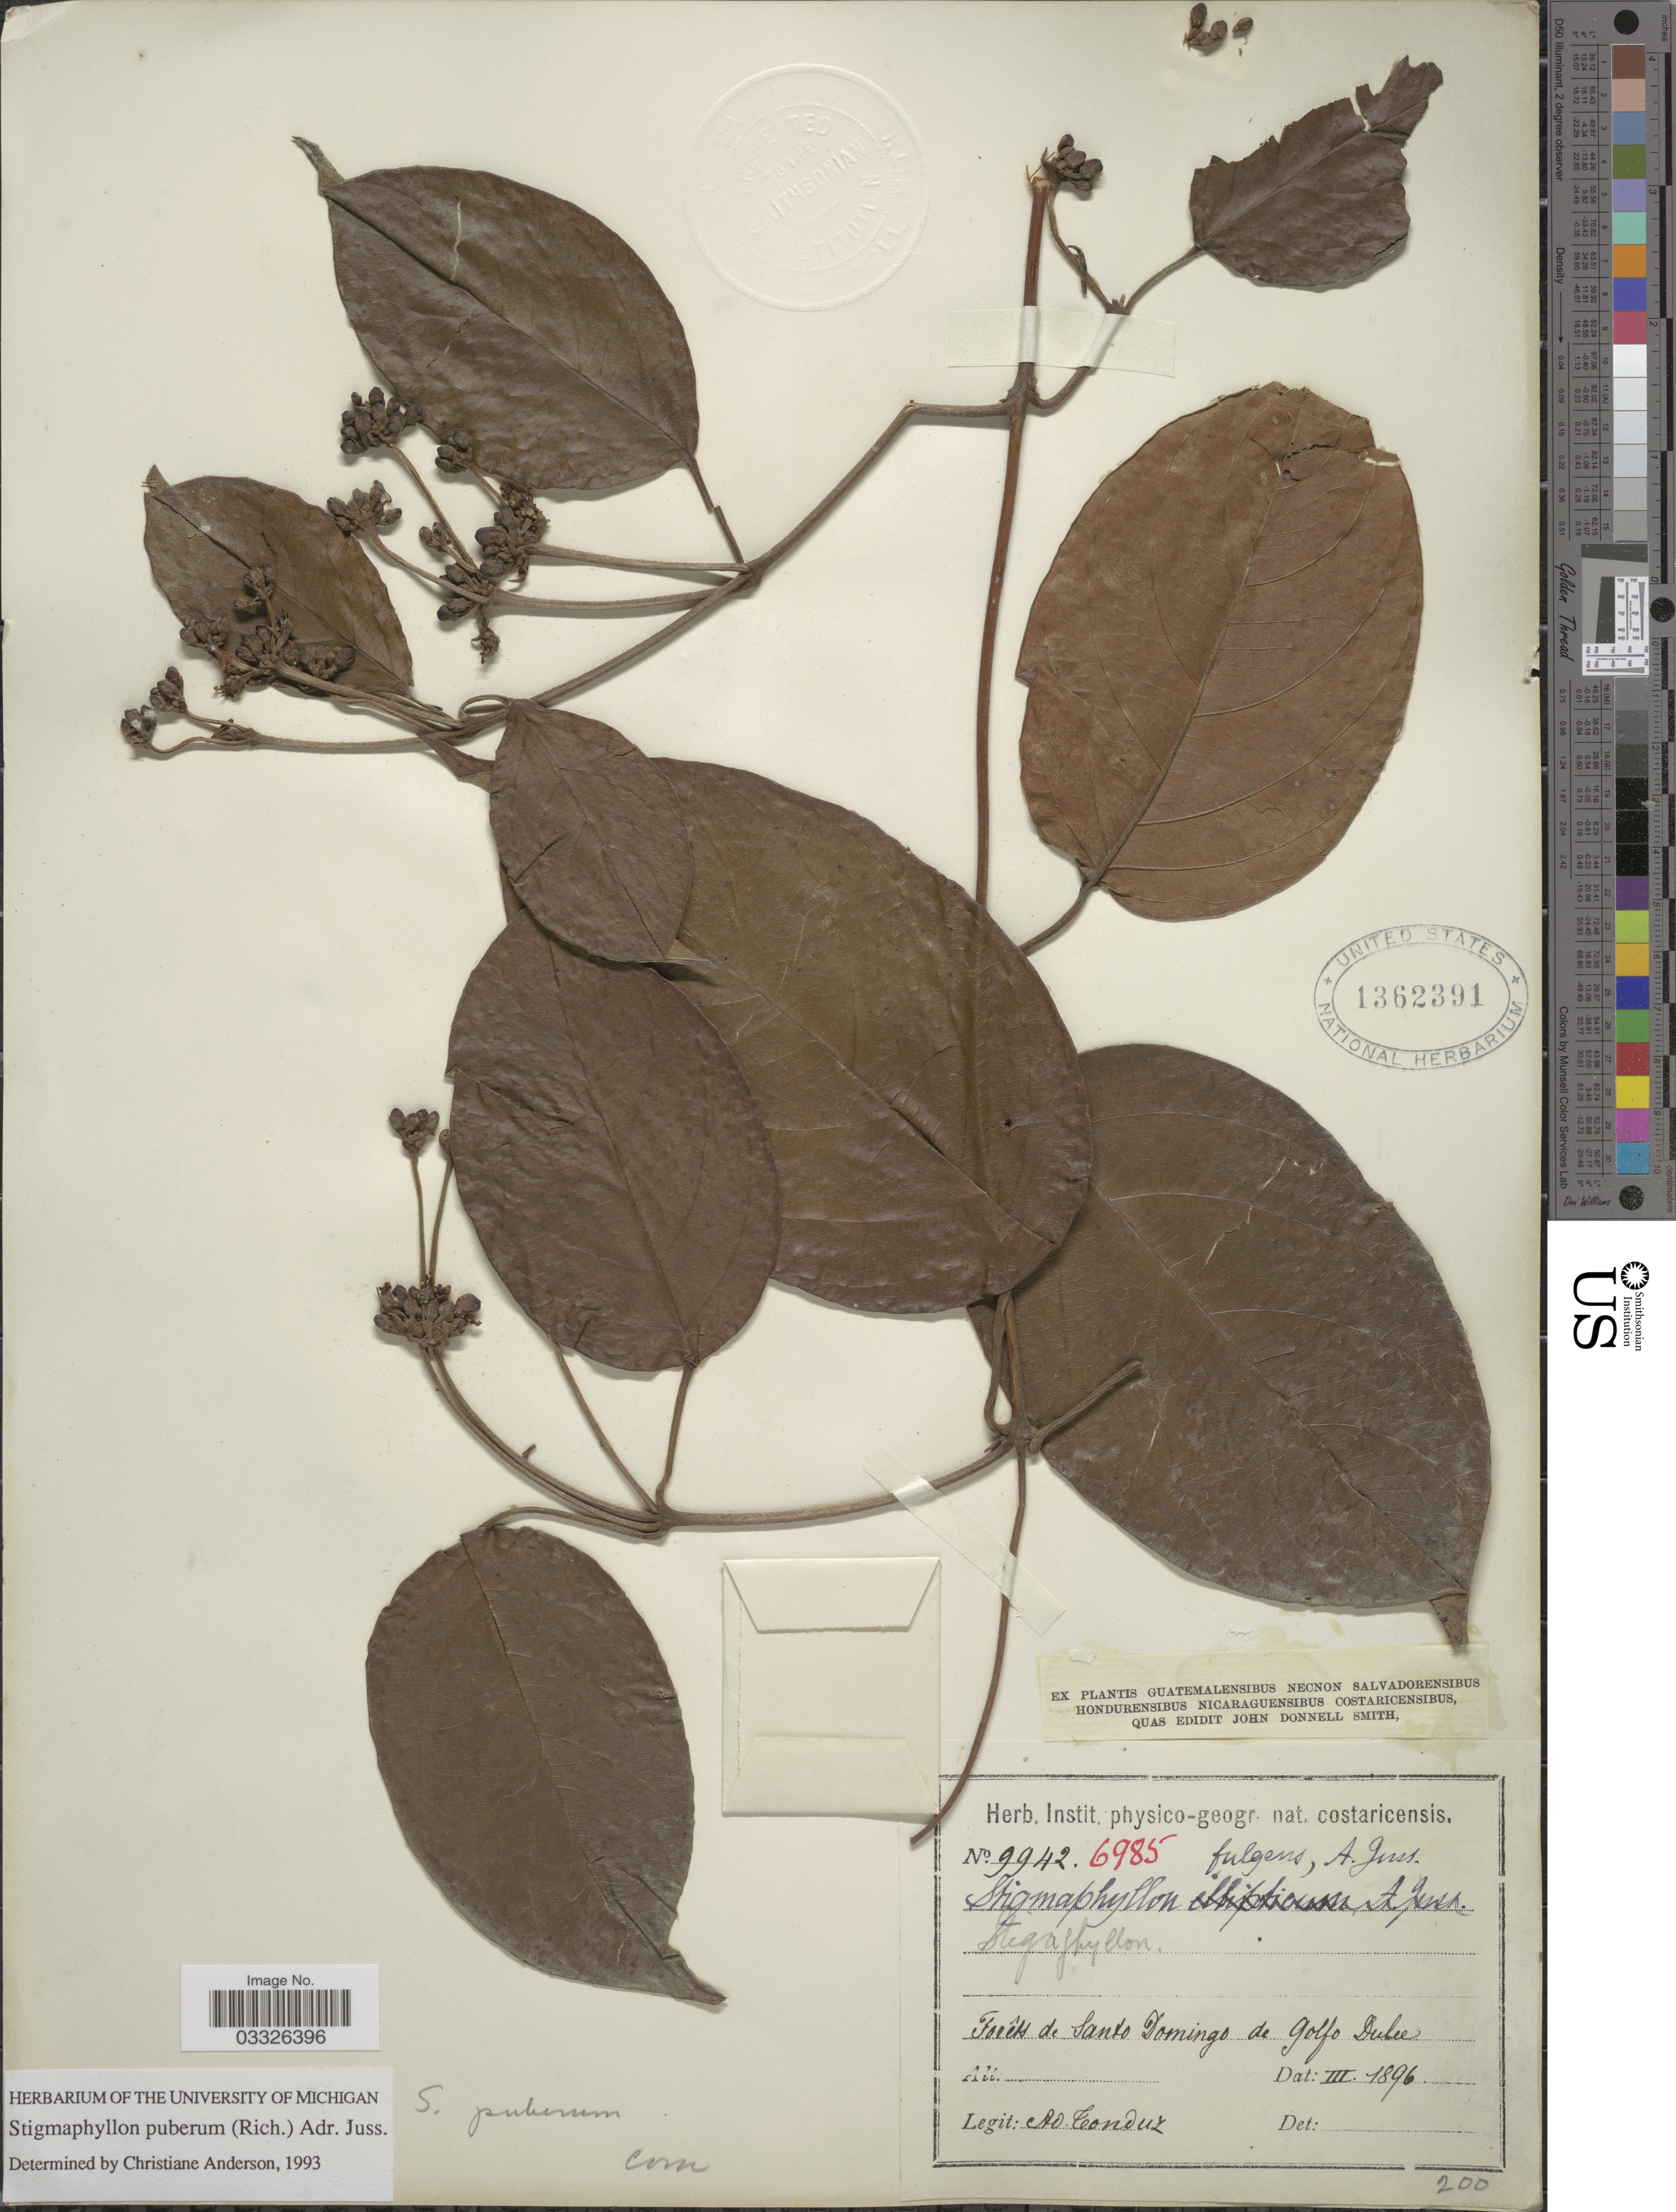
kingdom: Plantae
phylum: Tracheophyta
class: Magnoliopsida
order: Malpighiales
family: Malpighiaceae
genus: Stigmaphyllon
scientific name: Stigmaphyllon puberum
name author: (Rich.) A. Juss.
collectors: A. Tonduz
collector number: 9942/6985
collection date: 1896-03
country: Costa Rica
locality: Forêts de Santo Domingo de Golfo Dulce.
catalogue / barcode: US 1362391